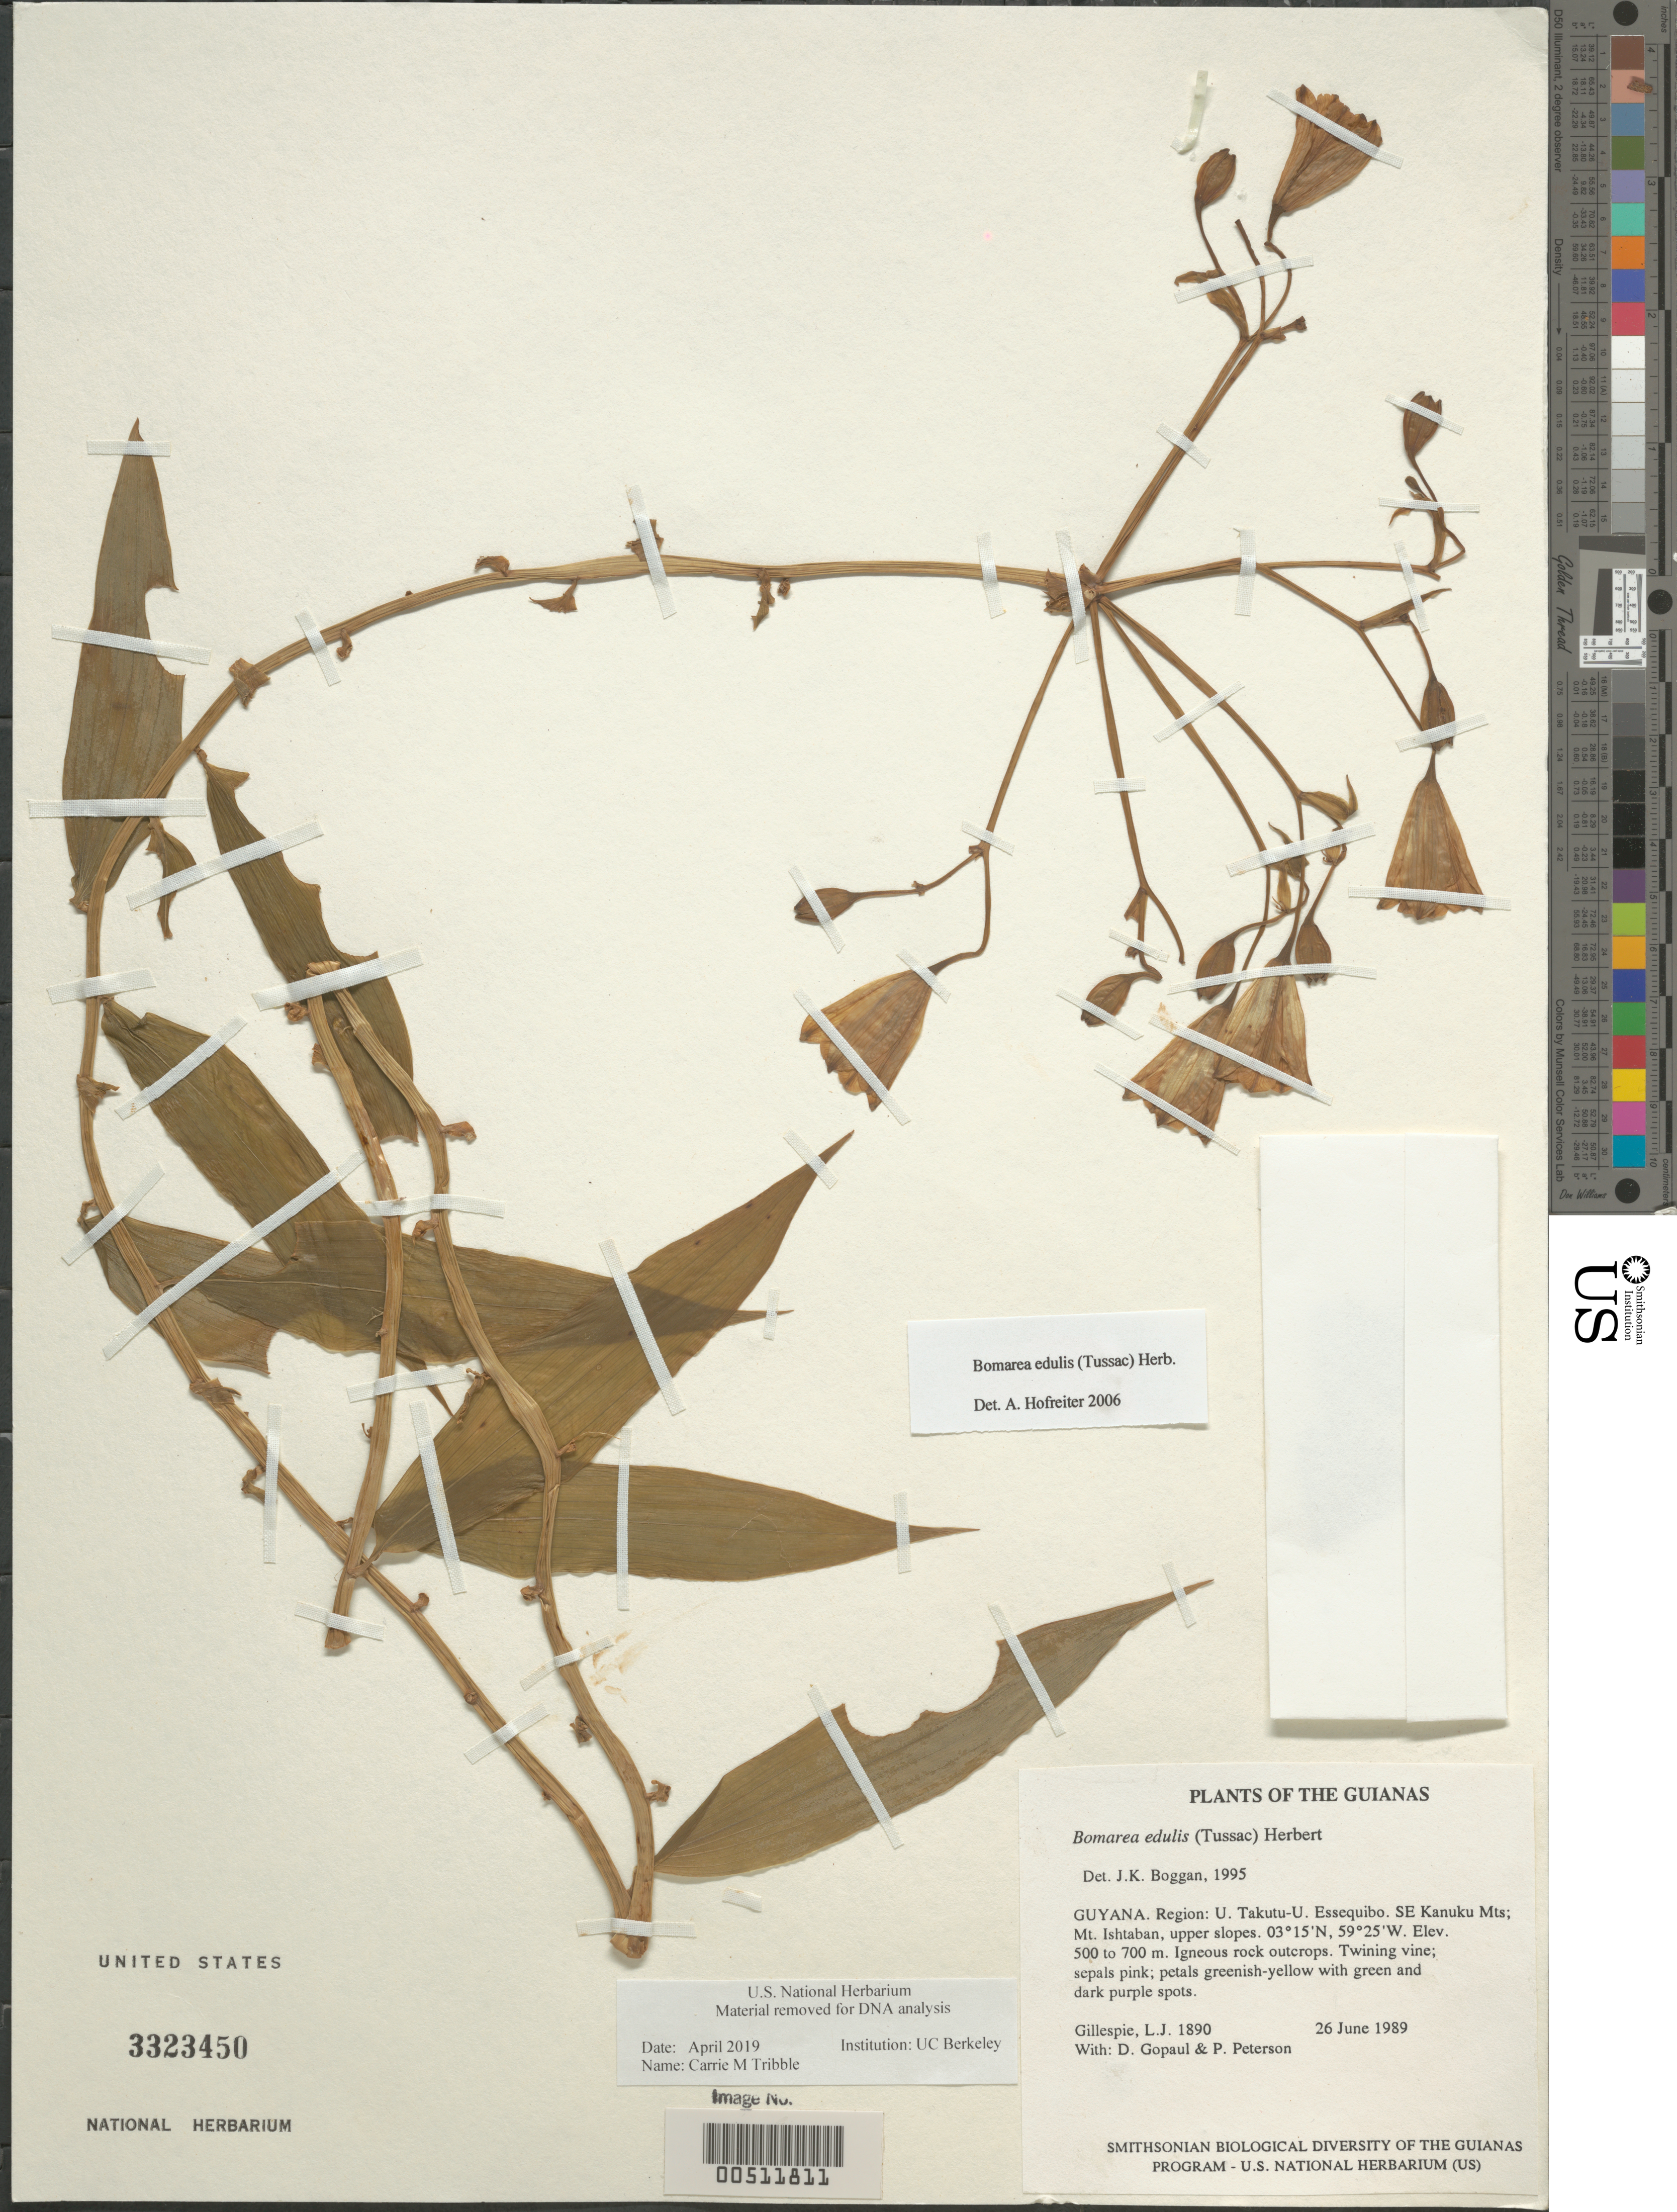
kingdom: Plantae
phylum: Tracheophyta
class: Liliopsida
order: Liliales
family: Alstroemeriaceae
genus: Bomarea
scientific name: Bomarea edulis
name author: (Tussac) Herb.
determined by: Boggan, J. K., (US), NMNH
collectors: L. J. Gillespie, D. Gopaul & P. M. Peterson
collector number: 1890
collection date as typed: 26 June 1989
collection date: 1989-06-26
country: Guyana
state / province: U. Takutu-U. Essequibo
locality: SE Kanuku Mts; Mt. Ishtaban, upper slopes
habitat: Igneous rock outcrops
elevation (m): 500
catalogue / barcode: US 3323450